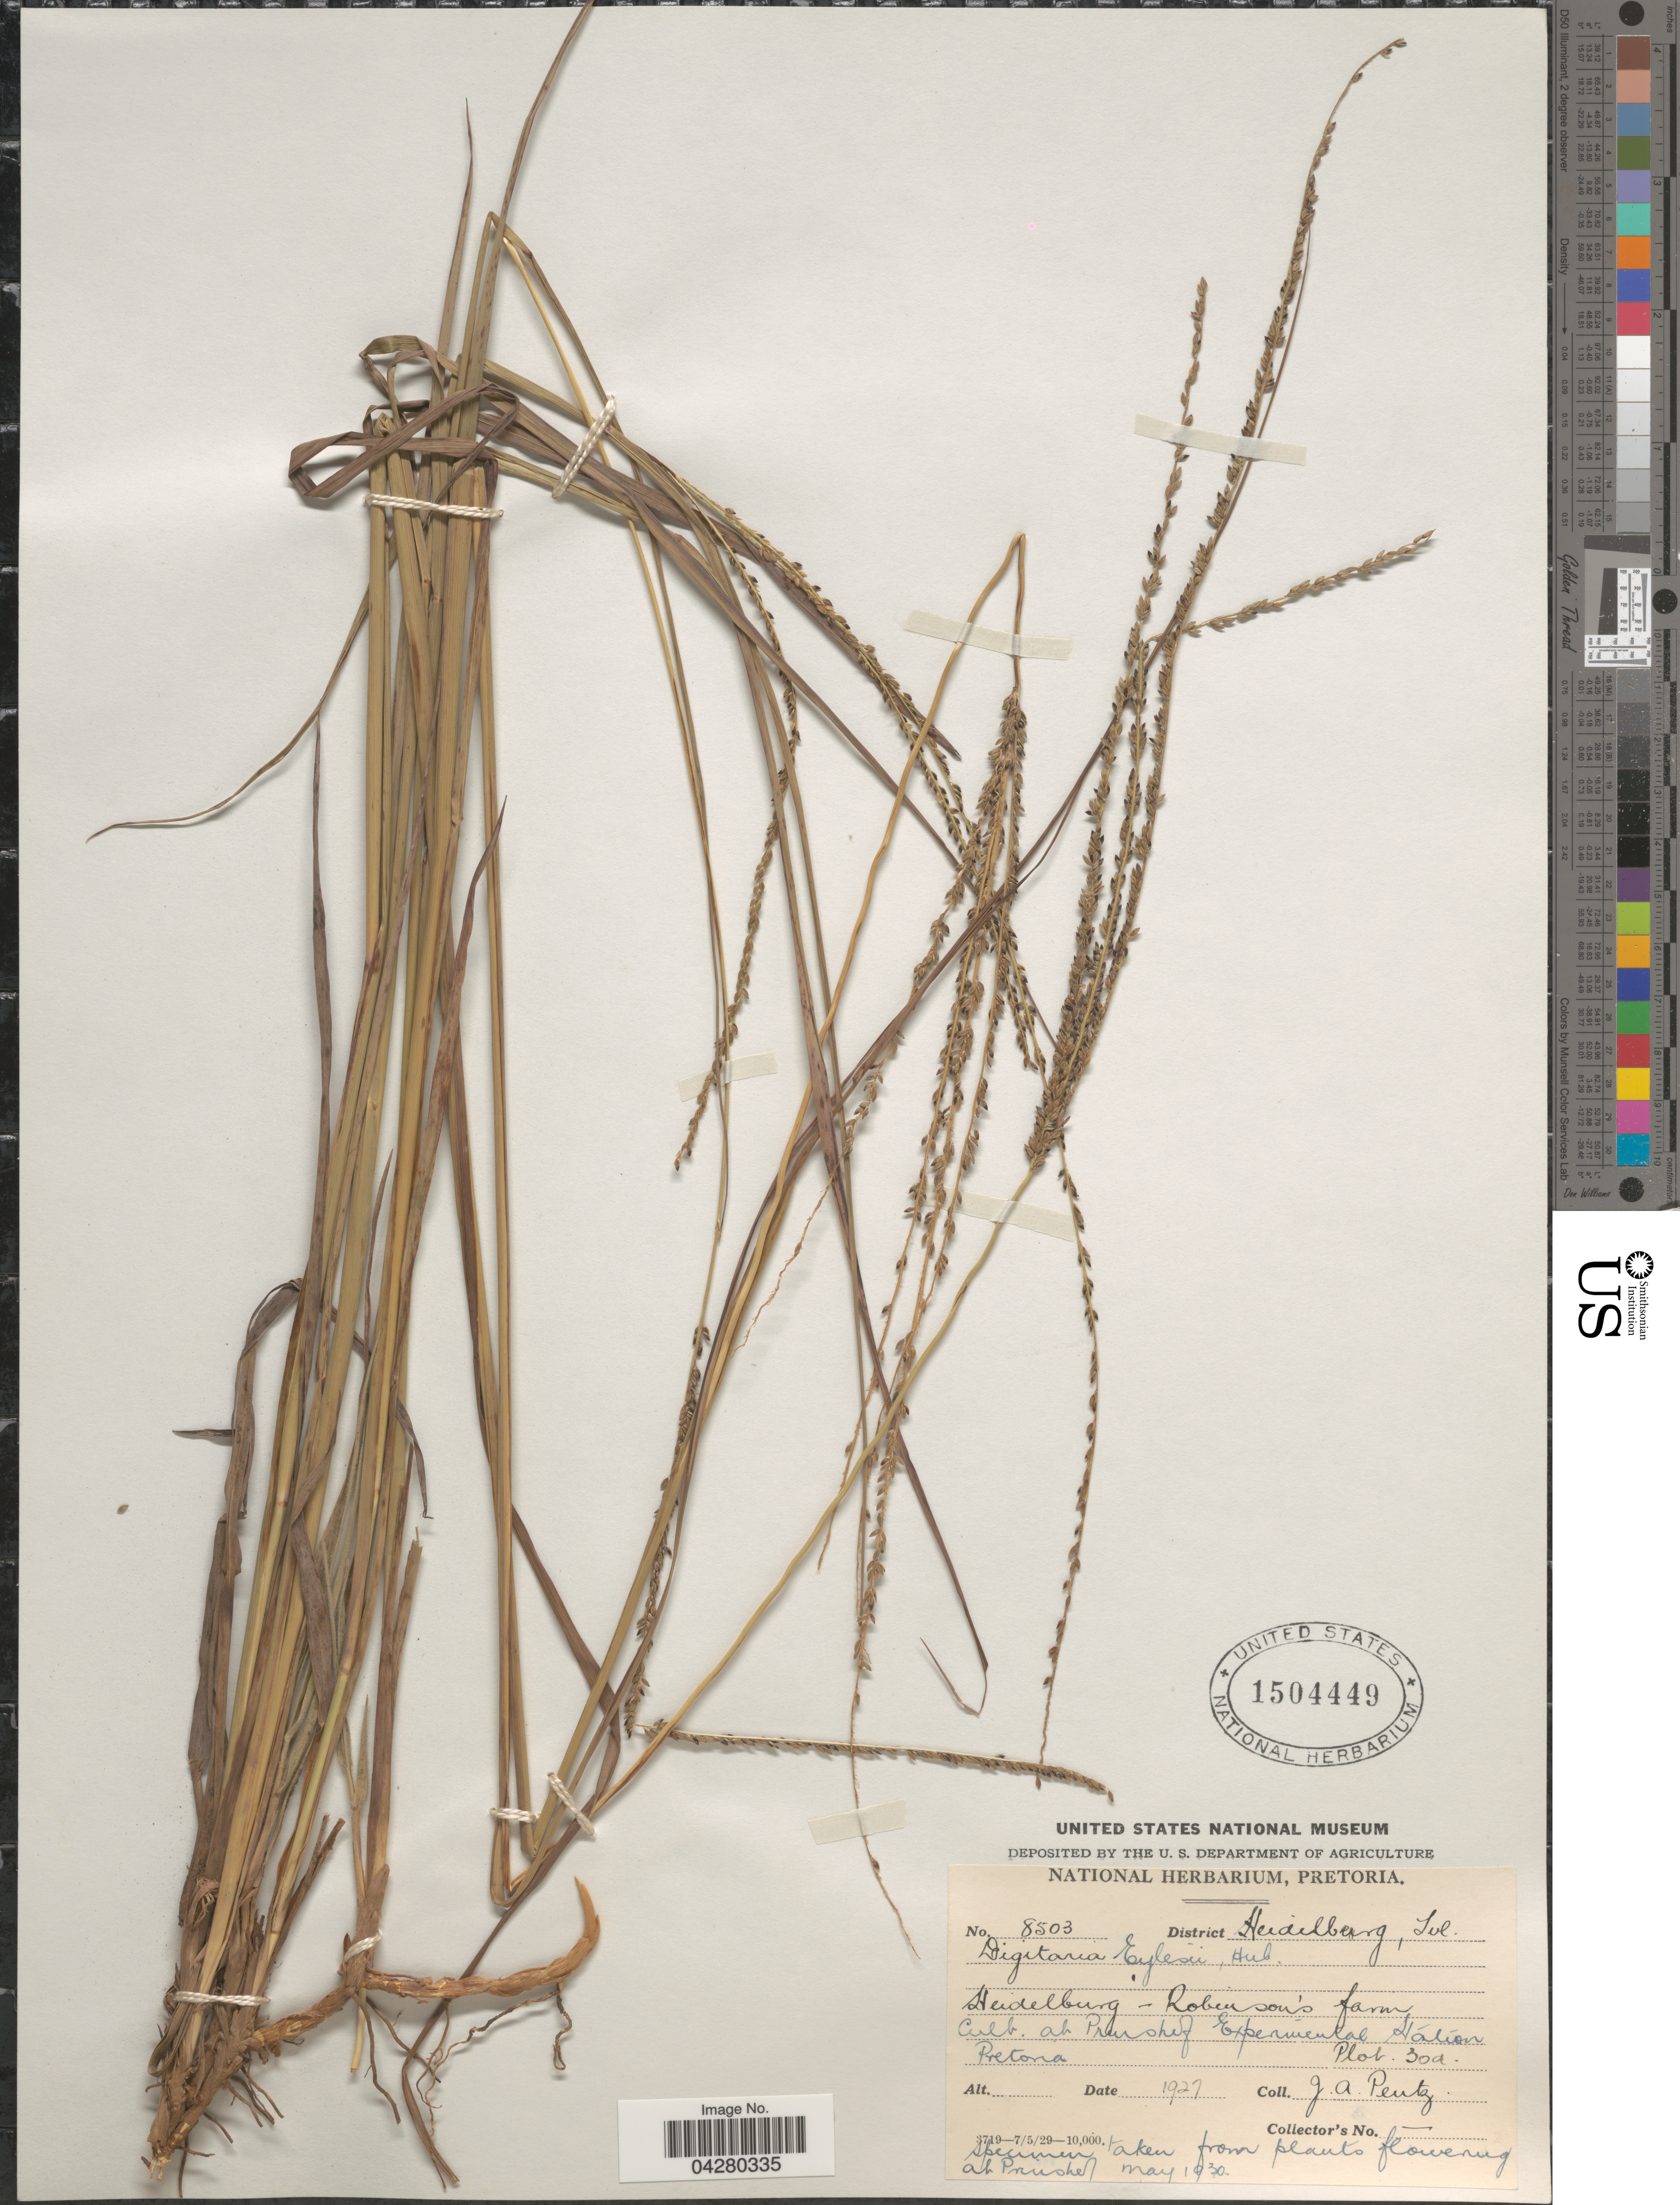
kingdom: Plantae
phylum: Tracheophyta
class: Liliopsida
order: Poales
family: Poaceae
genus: Digitaria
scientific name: Digitaria eylesii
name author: C. E. Hubb.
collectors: J. Pentz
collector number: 8503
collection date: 1927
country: South Africa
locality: Cult. at Prinshof Experimental Station Pretoria. Plot 30a.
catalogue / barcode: US 1504449